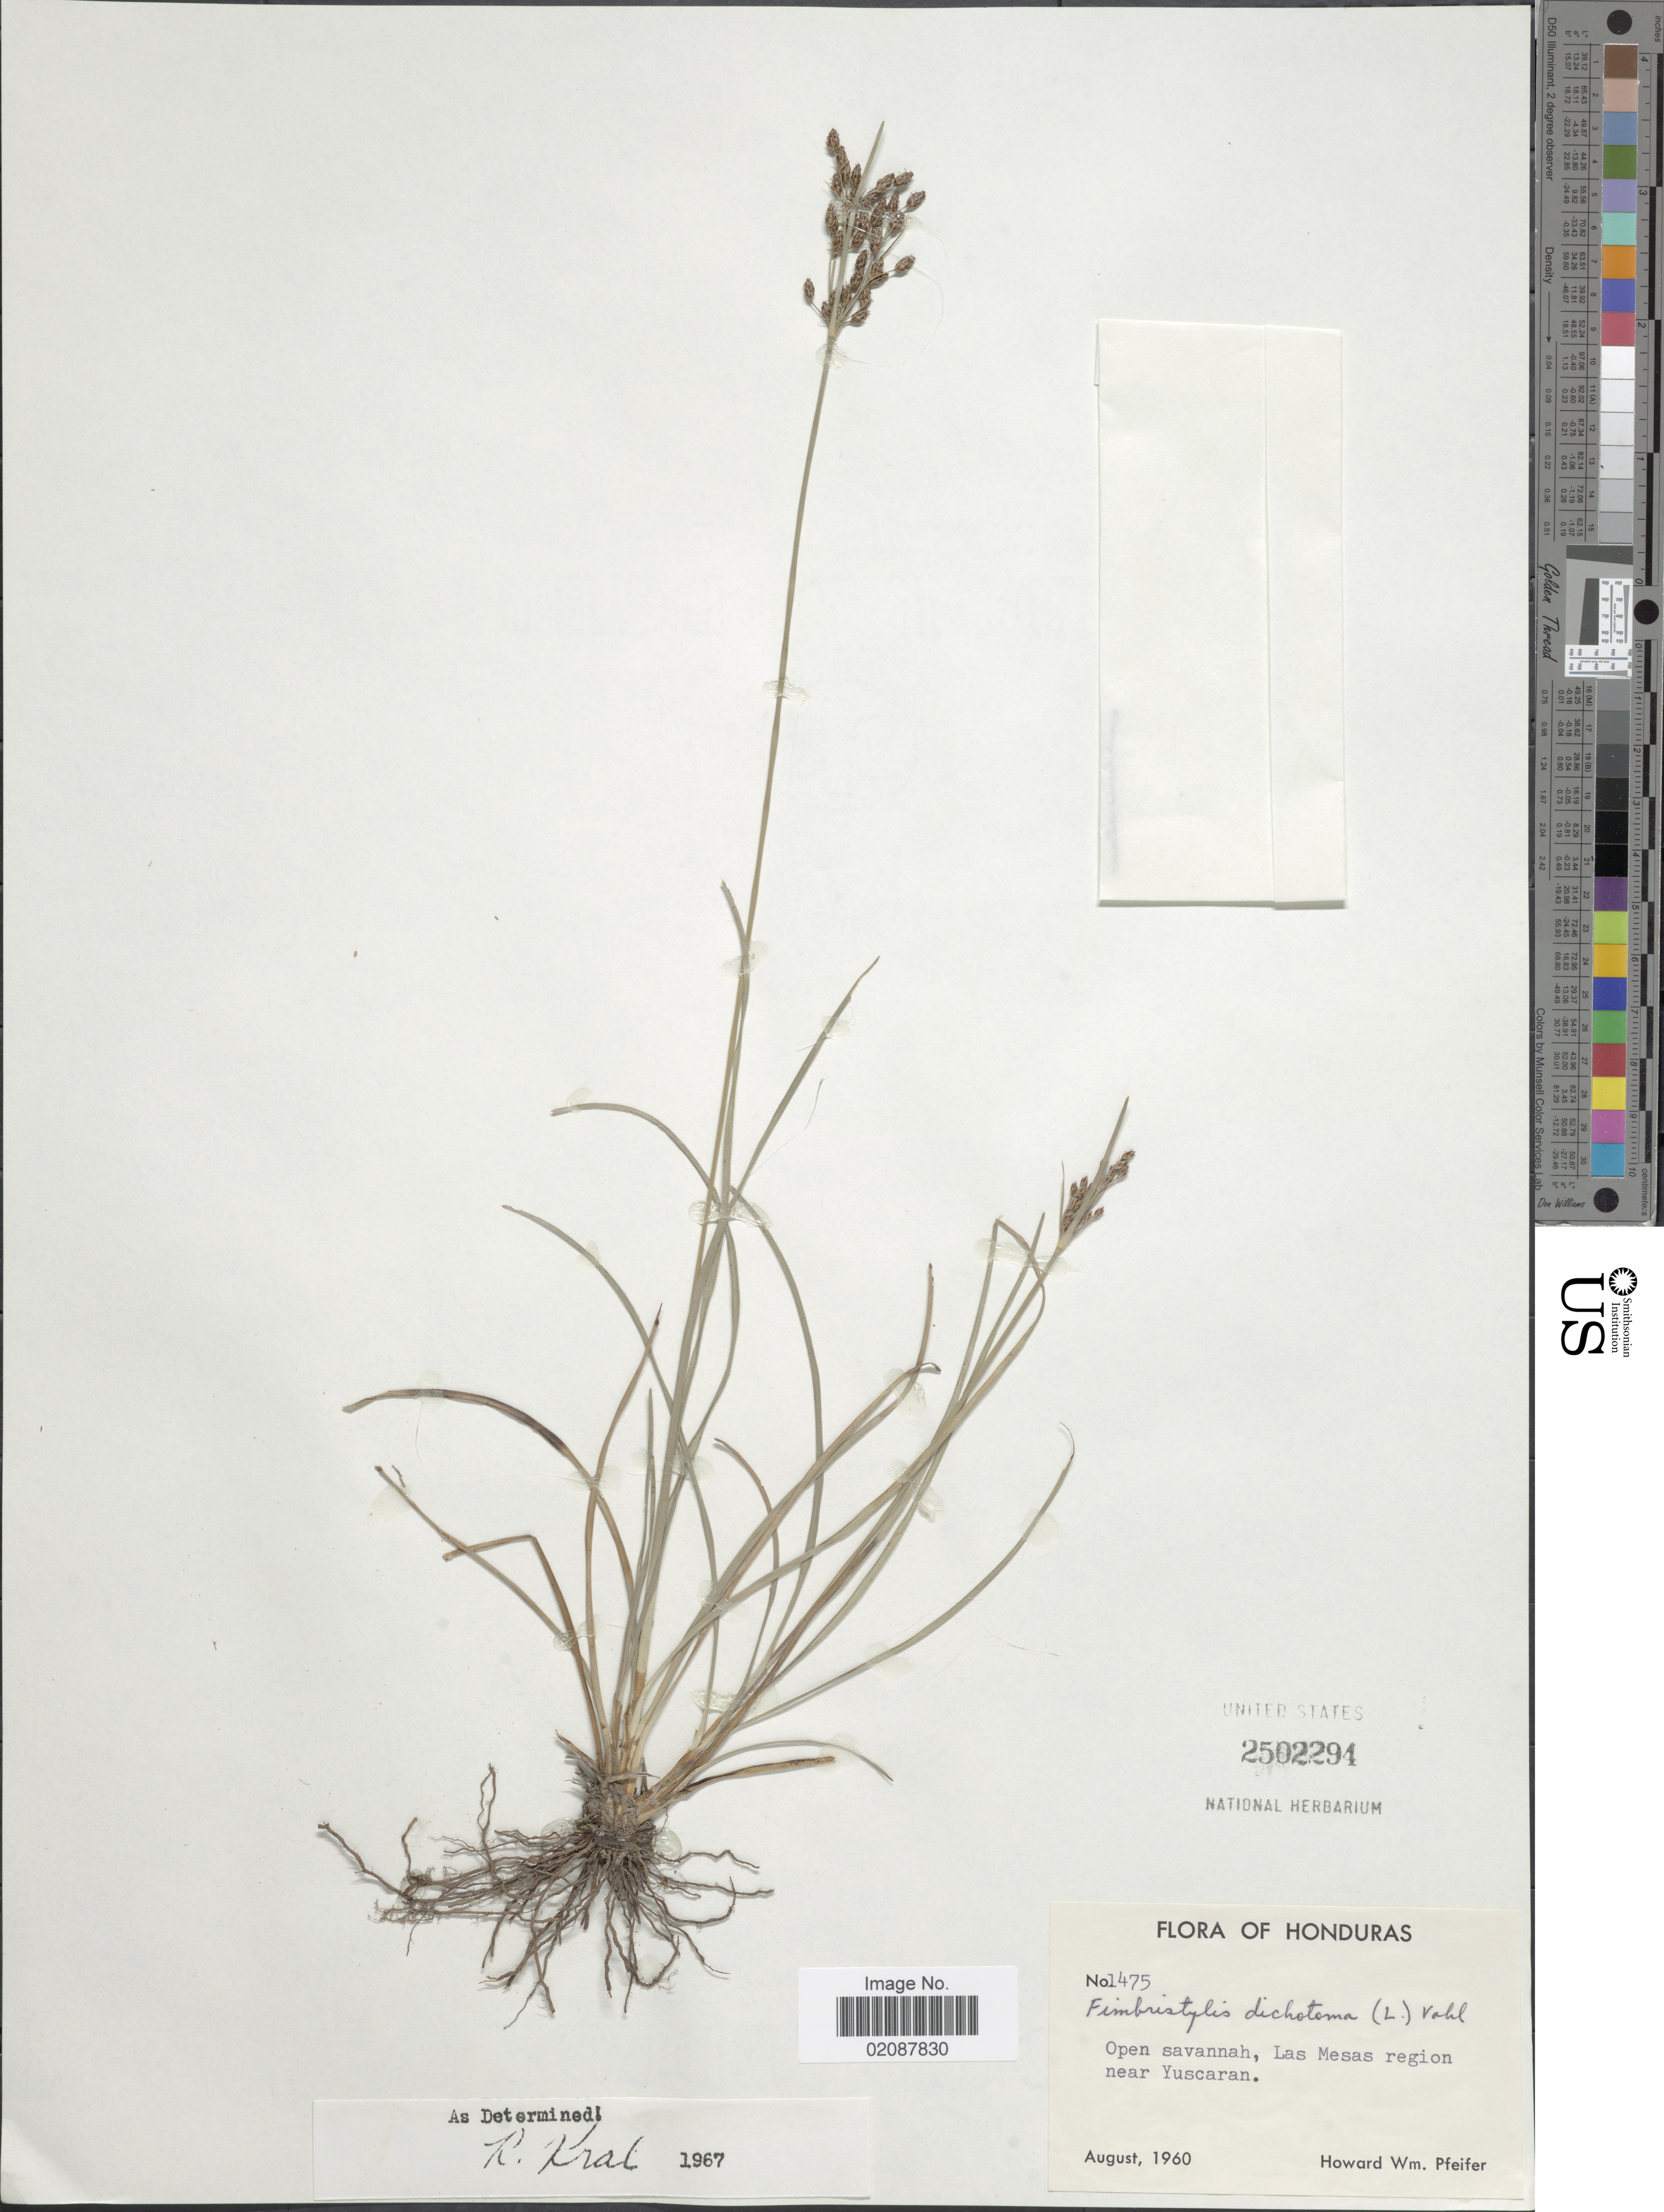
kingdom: Plantae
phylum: Tracheophyta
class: Liliopsida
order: Poales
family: Cyperaceae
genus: Fimbristylis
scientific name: Fimbristylis dichotoma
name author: (L.) Vahl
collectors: H. W. Pfeifer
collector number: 1475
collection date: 1960-08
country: Honduras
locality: Open savannah, Las Mesas region near Yuscaran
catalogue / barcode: US 2502294